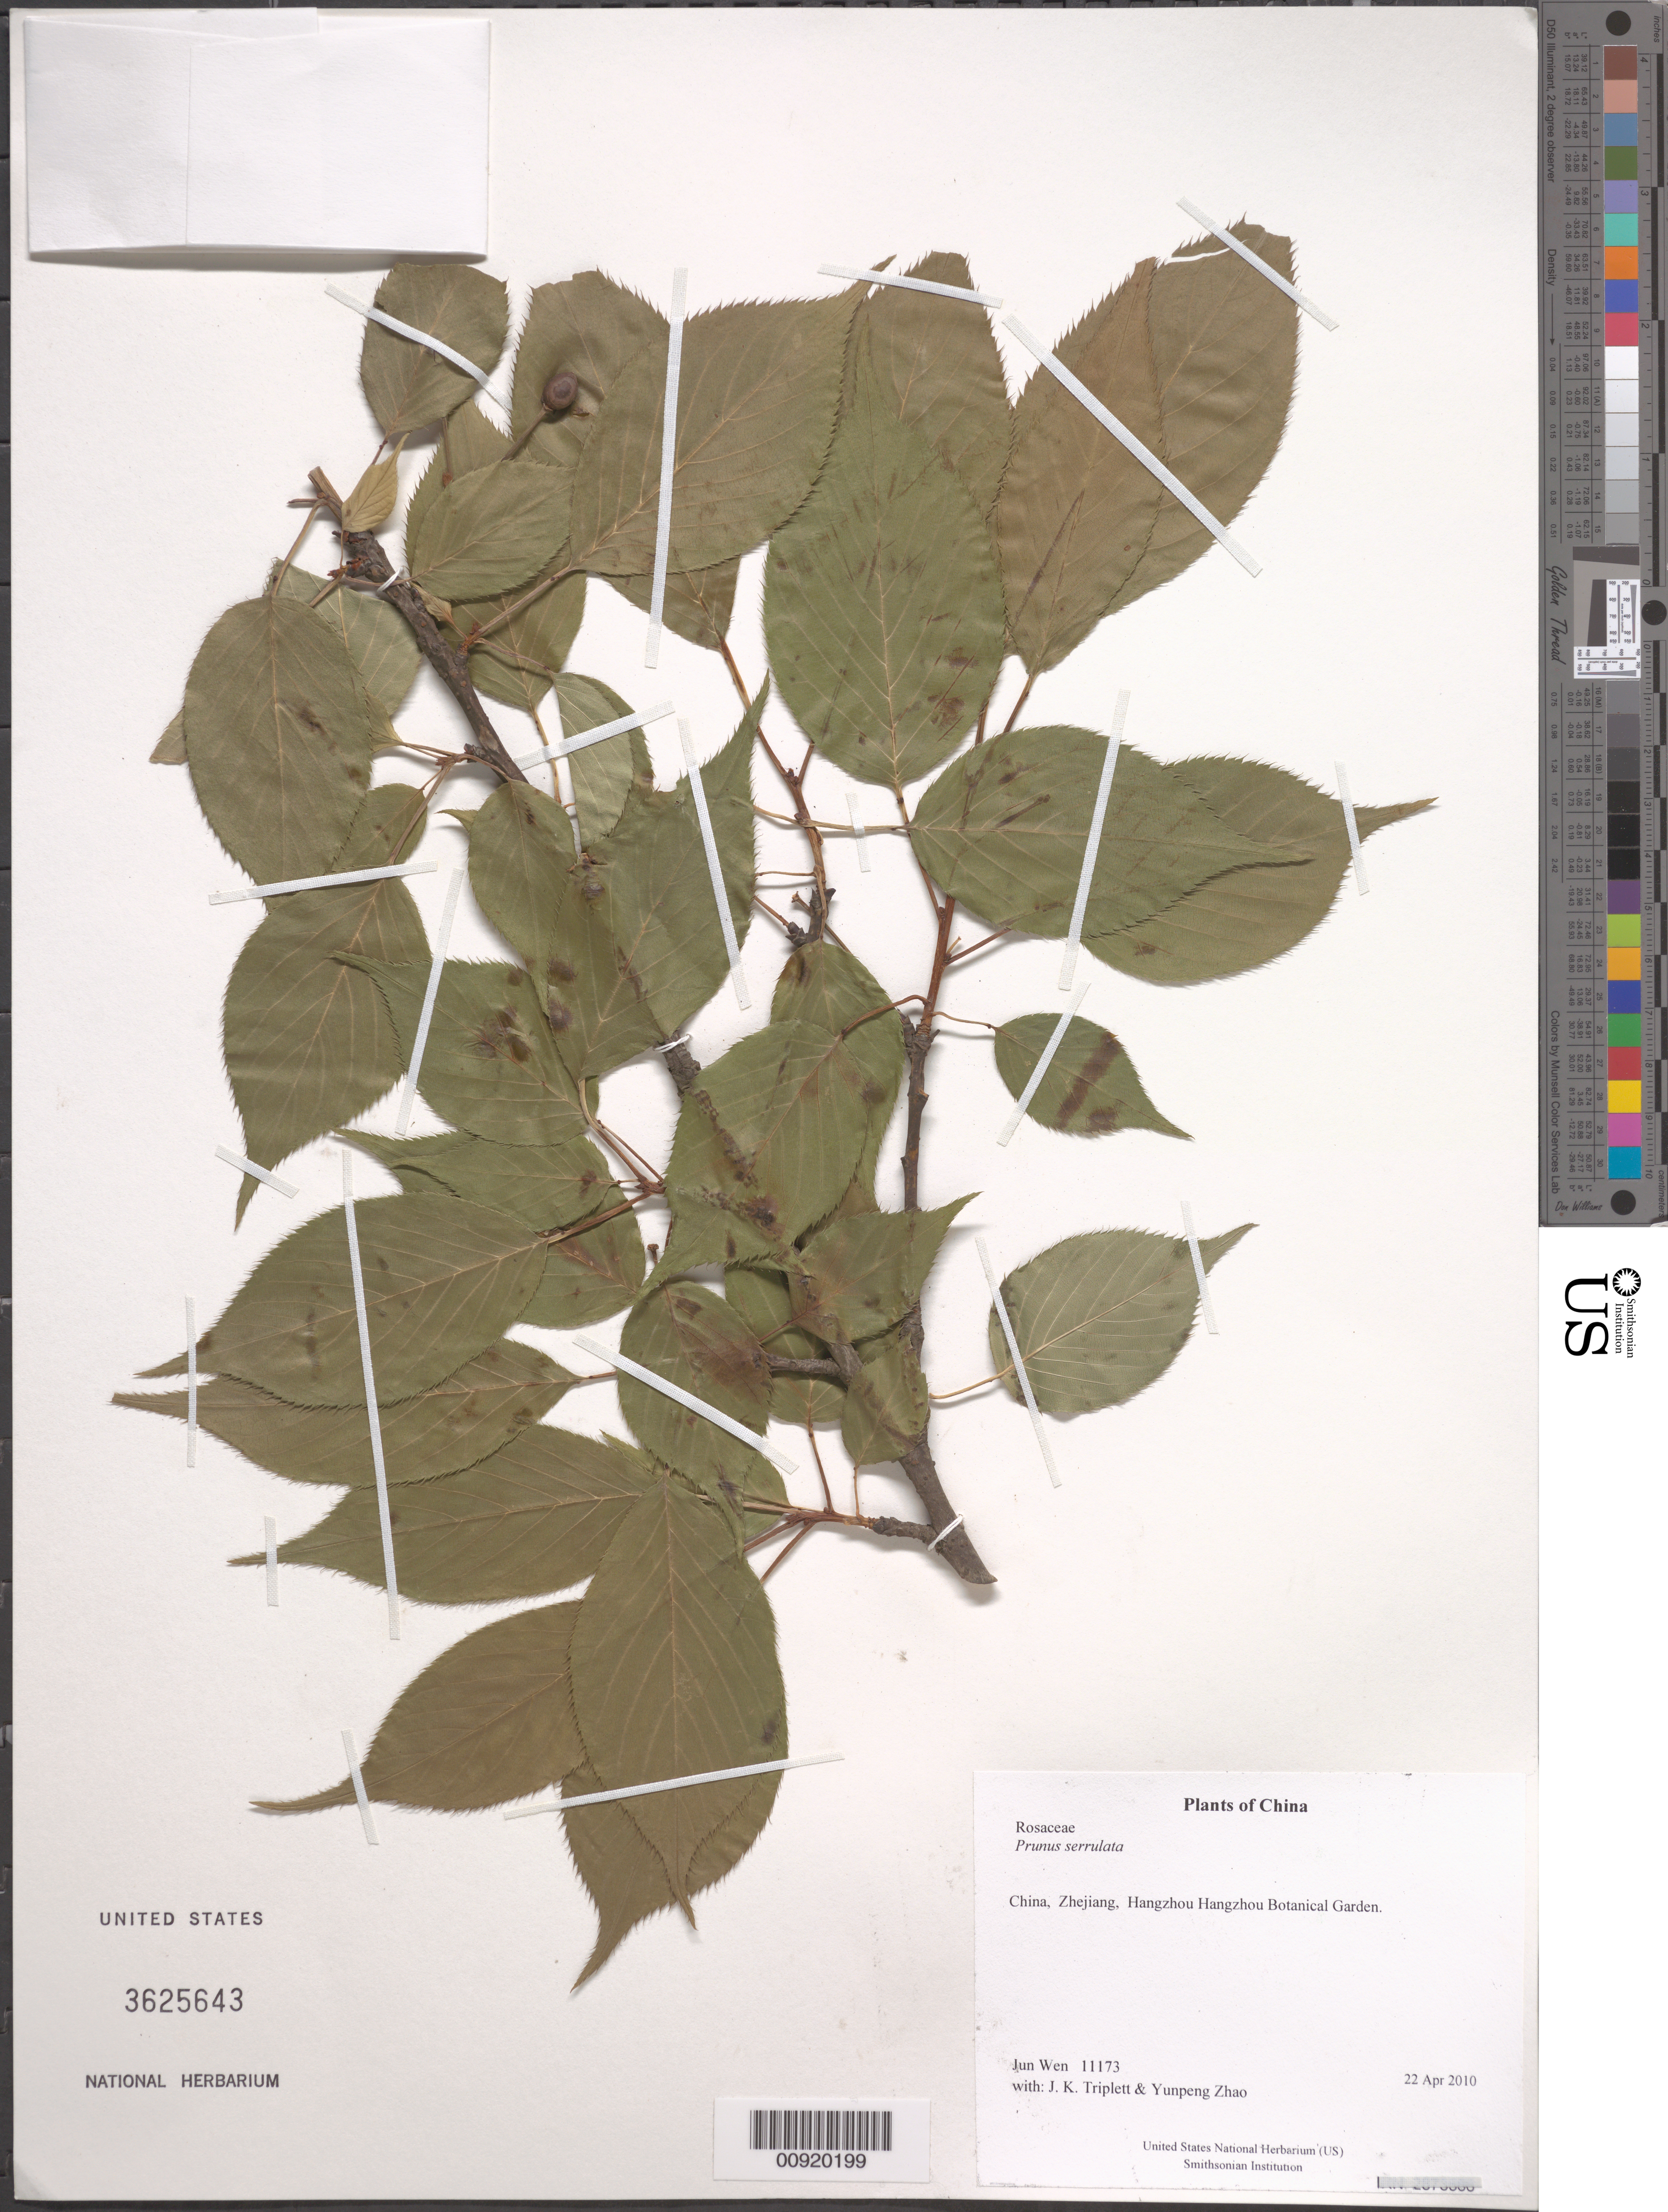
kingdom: Plantae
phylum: Tracheophyta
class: Magnoliopsida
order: Rosales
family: Rosaceae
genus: Prunus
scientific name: Prunus serrulata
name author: Lindl.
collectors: J. Wen, J. K. Triplett & Yunpeng Zhao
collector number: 11173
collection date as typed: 22 Apr 2010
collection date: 2010-04-22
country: China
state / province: Zhejiang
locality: Hangzhou Hangzhou Botanical Garden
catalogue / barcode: US 3625643